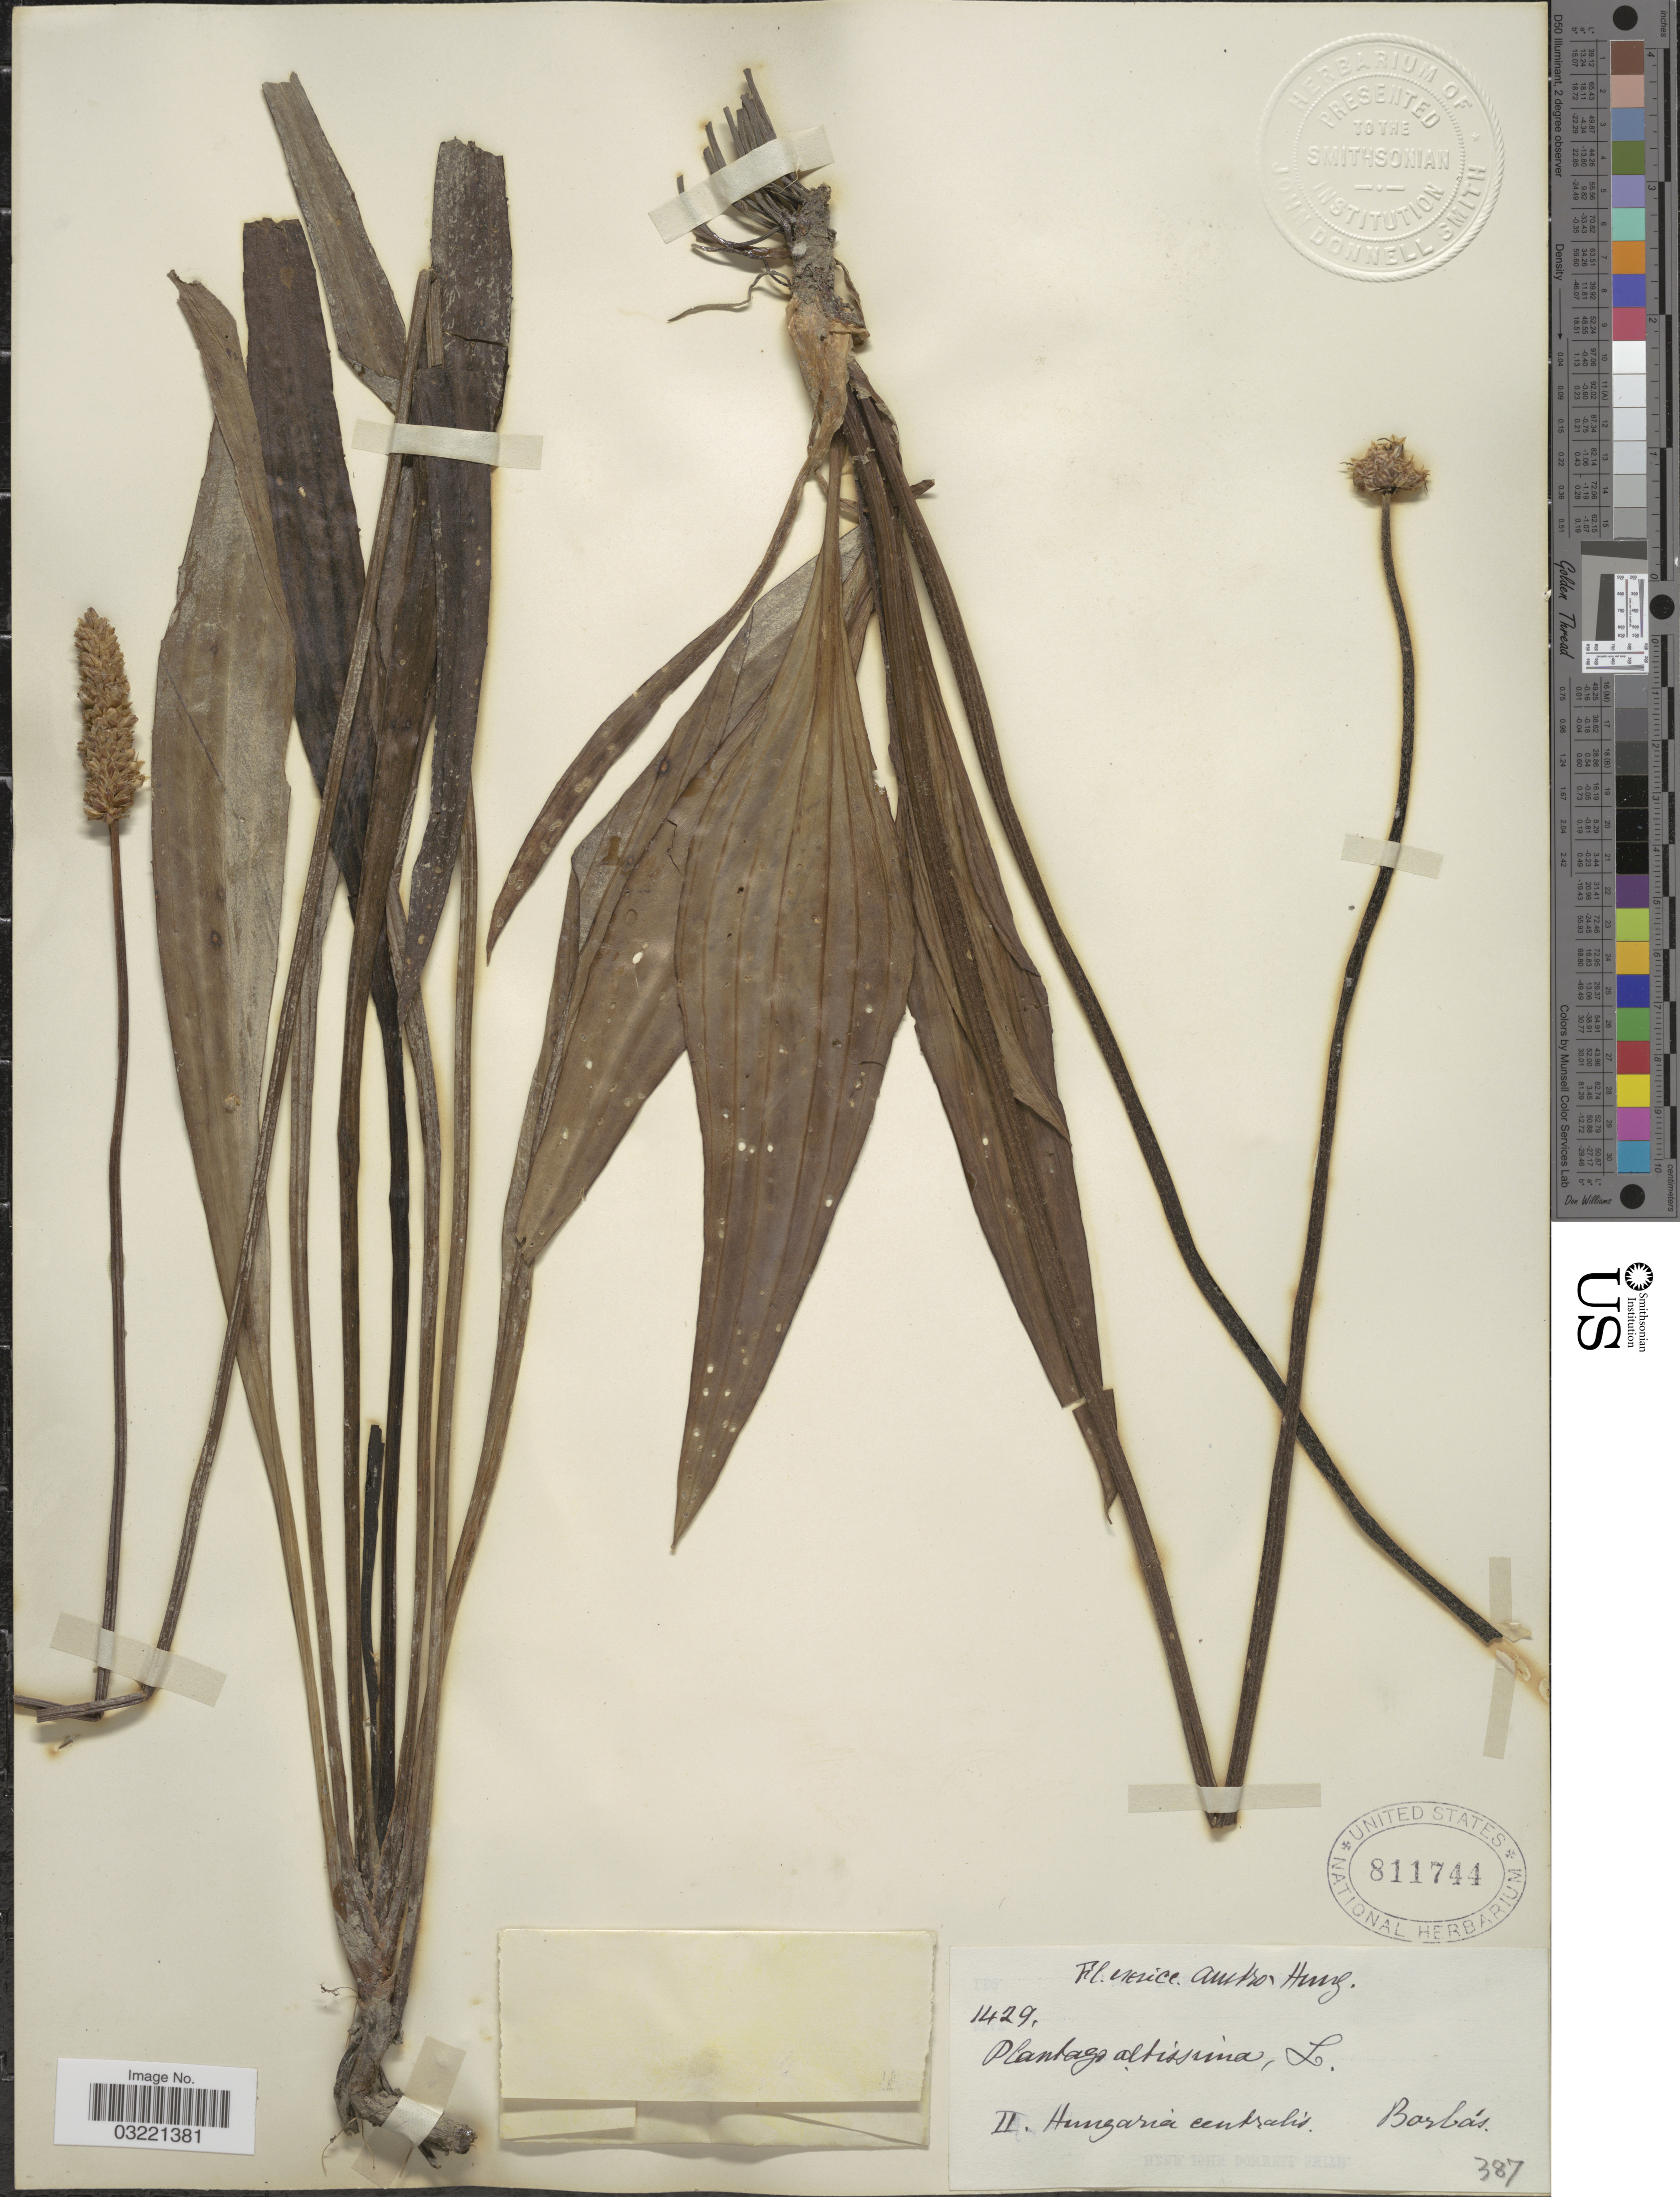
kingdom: Plantae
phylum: Tracheophyta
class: Magnoliopsida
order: Lamiales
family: Plantaginaceae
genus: Plantago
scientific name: Plantago altissima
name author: L.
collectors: Barbas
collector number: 1429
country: Hungary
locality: Austro Hung. Hungaria centralis.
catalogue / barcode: US 811744